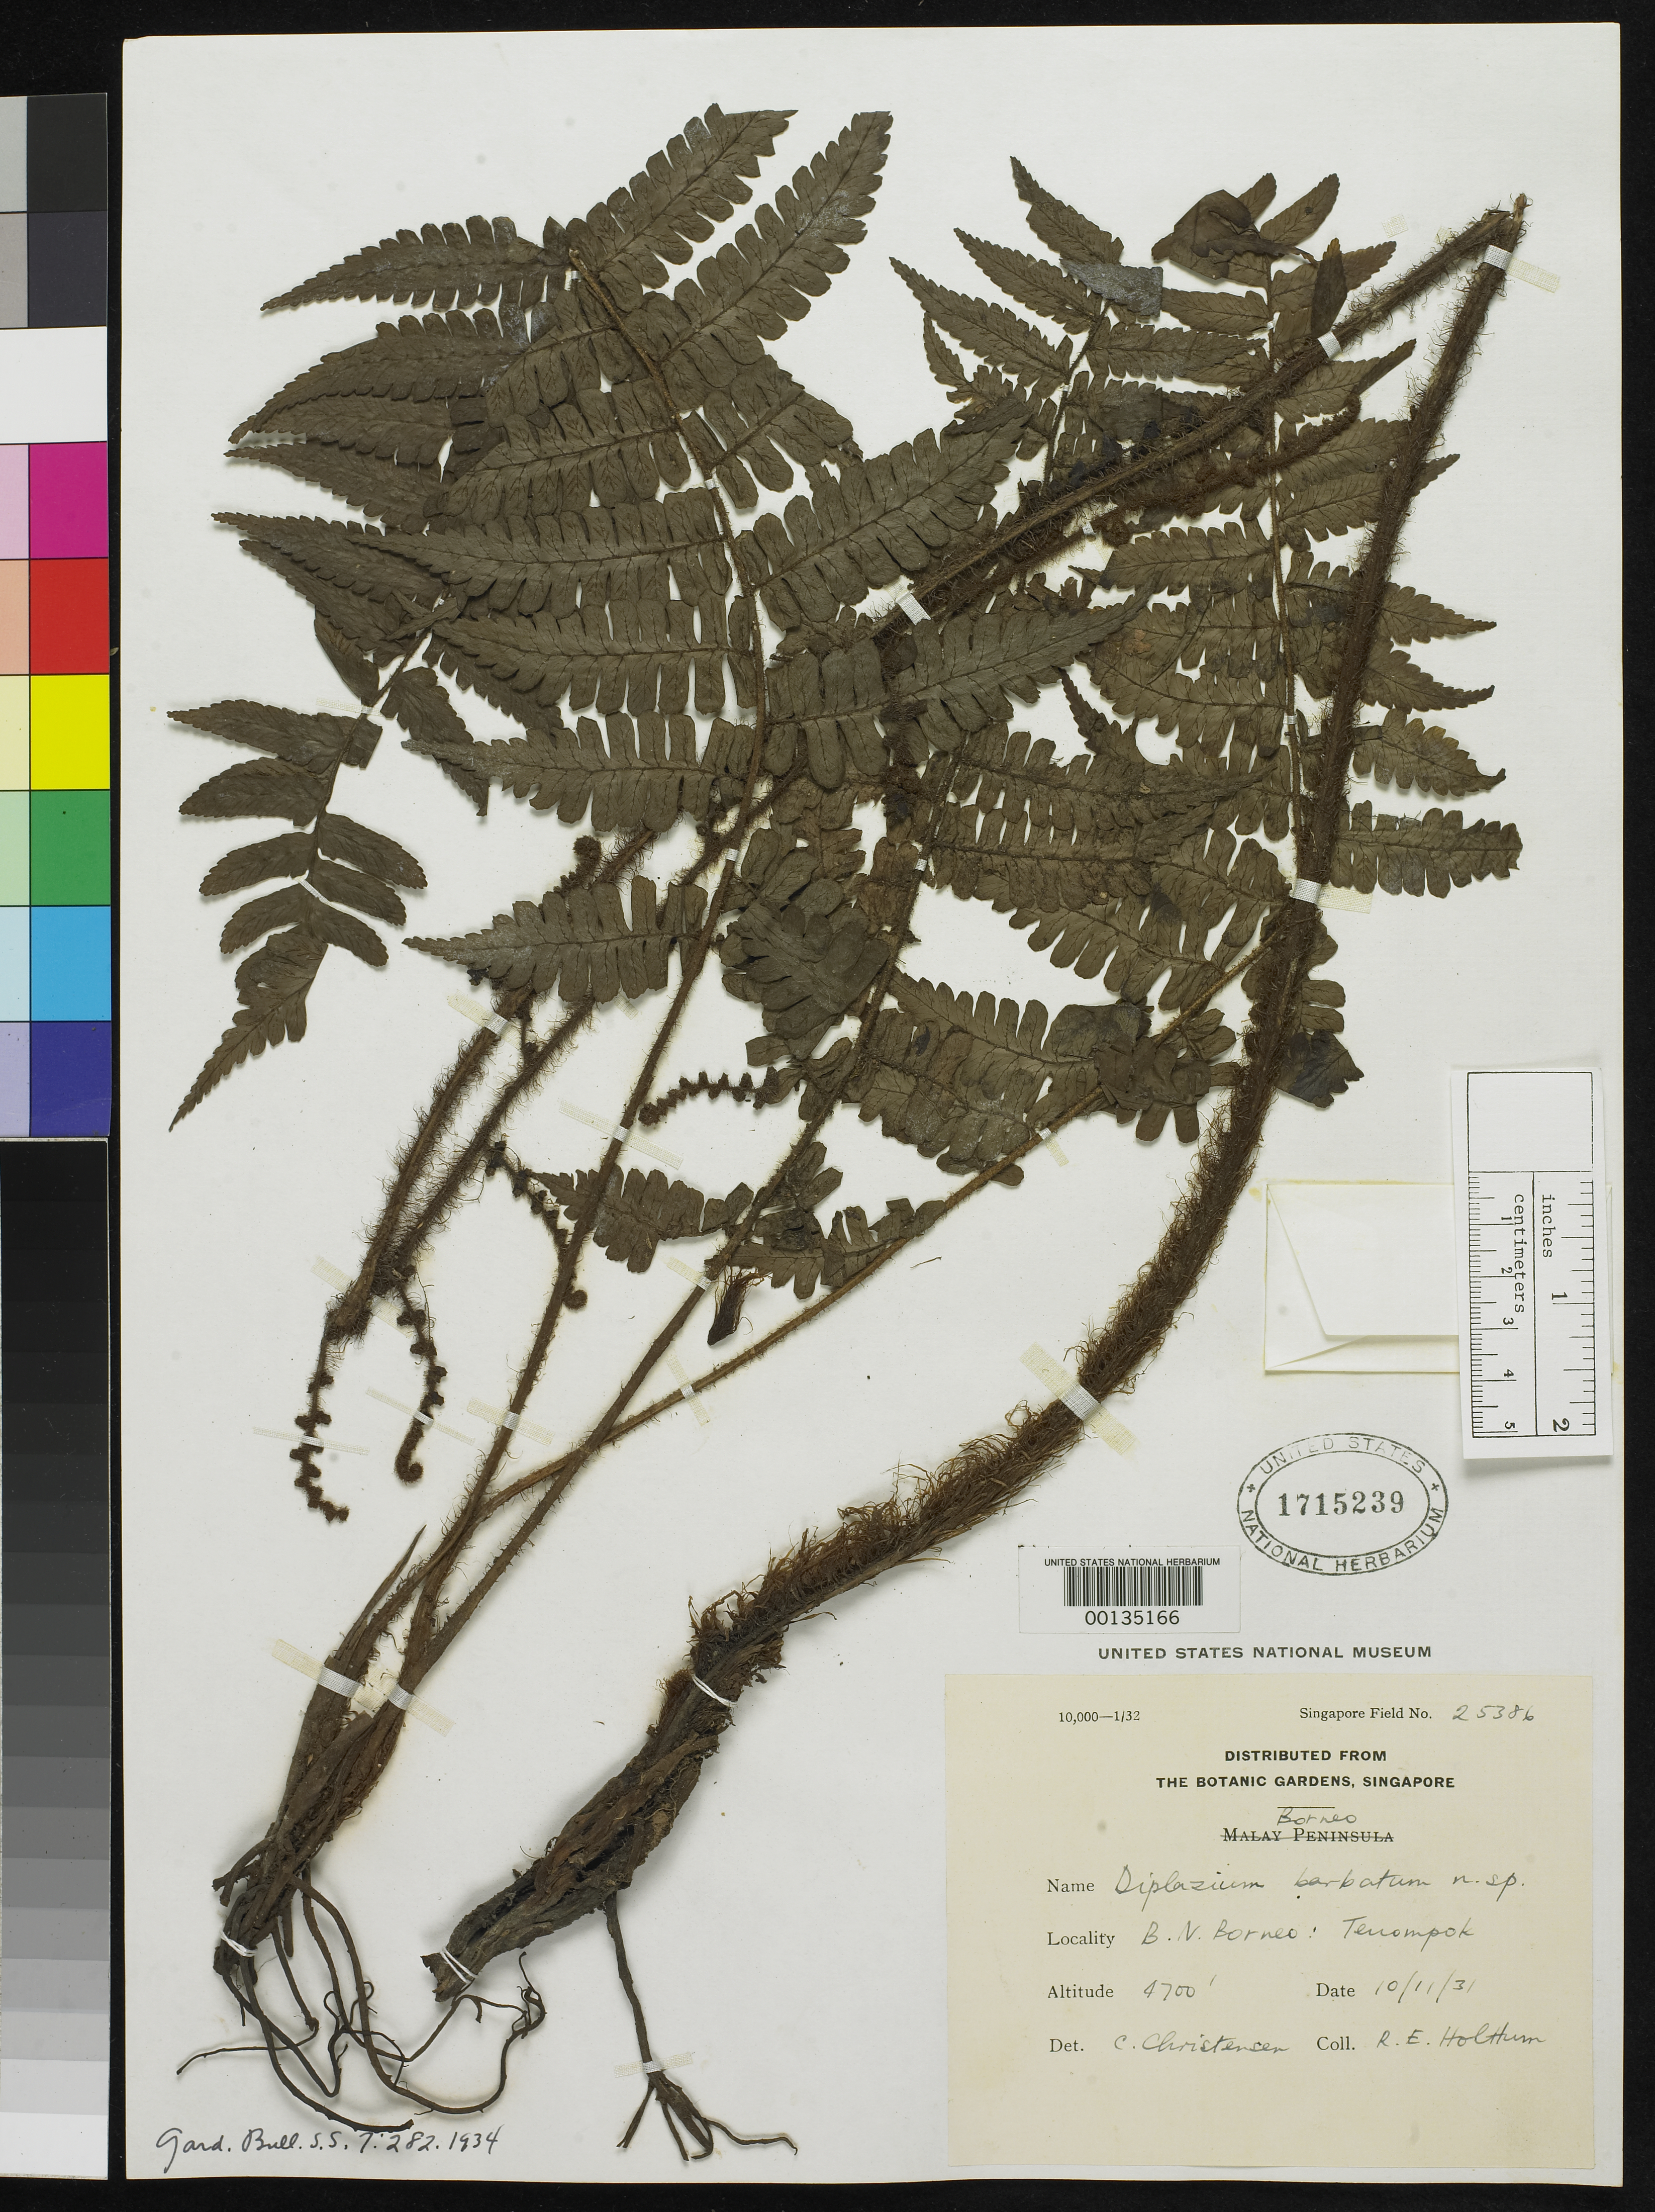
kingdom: Plantae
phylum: Tracheophyta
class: Polypodiopsida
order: Polypodiales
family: Athyriaceae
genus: Diplazium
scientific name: Diplazium barbatum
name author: C. Chr.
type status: Type Collection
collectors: R. E. Holttum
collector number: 25386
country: Malaysia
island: Borneo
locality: British North Borneo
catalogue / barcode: US 1715239